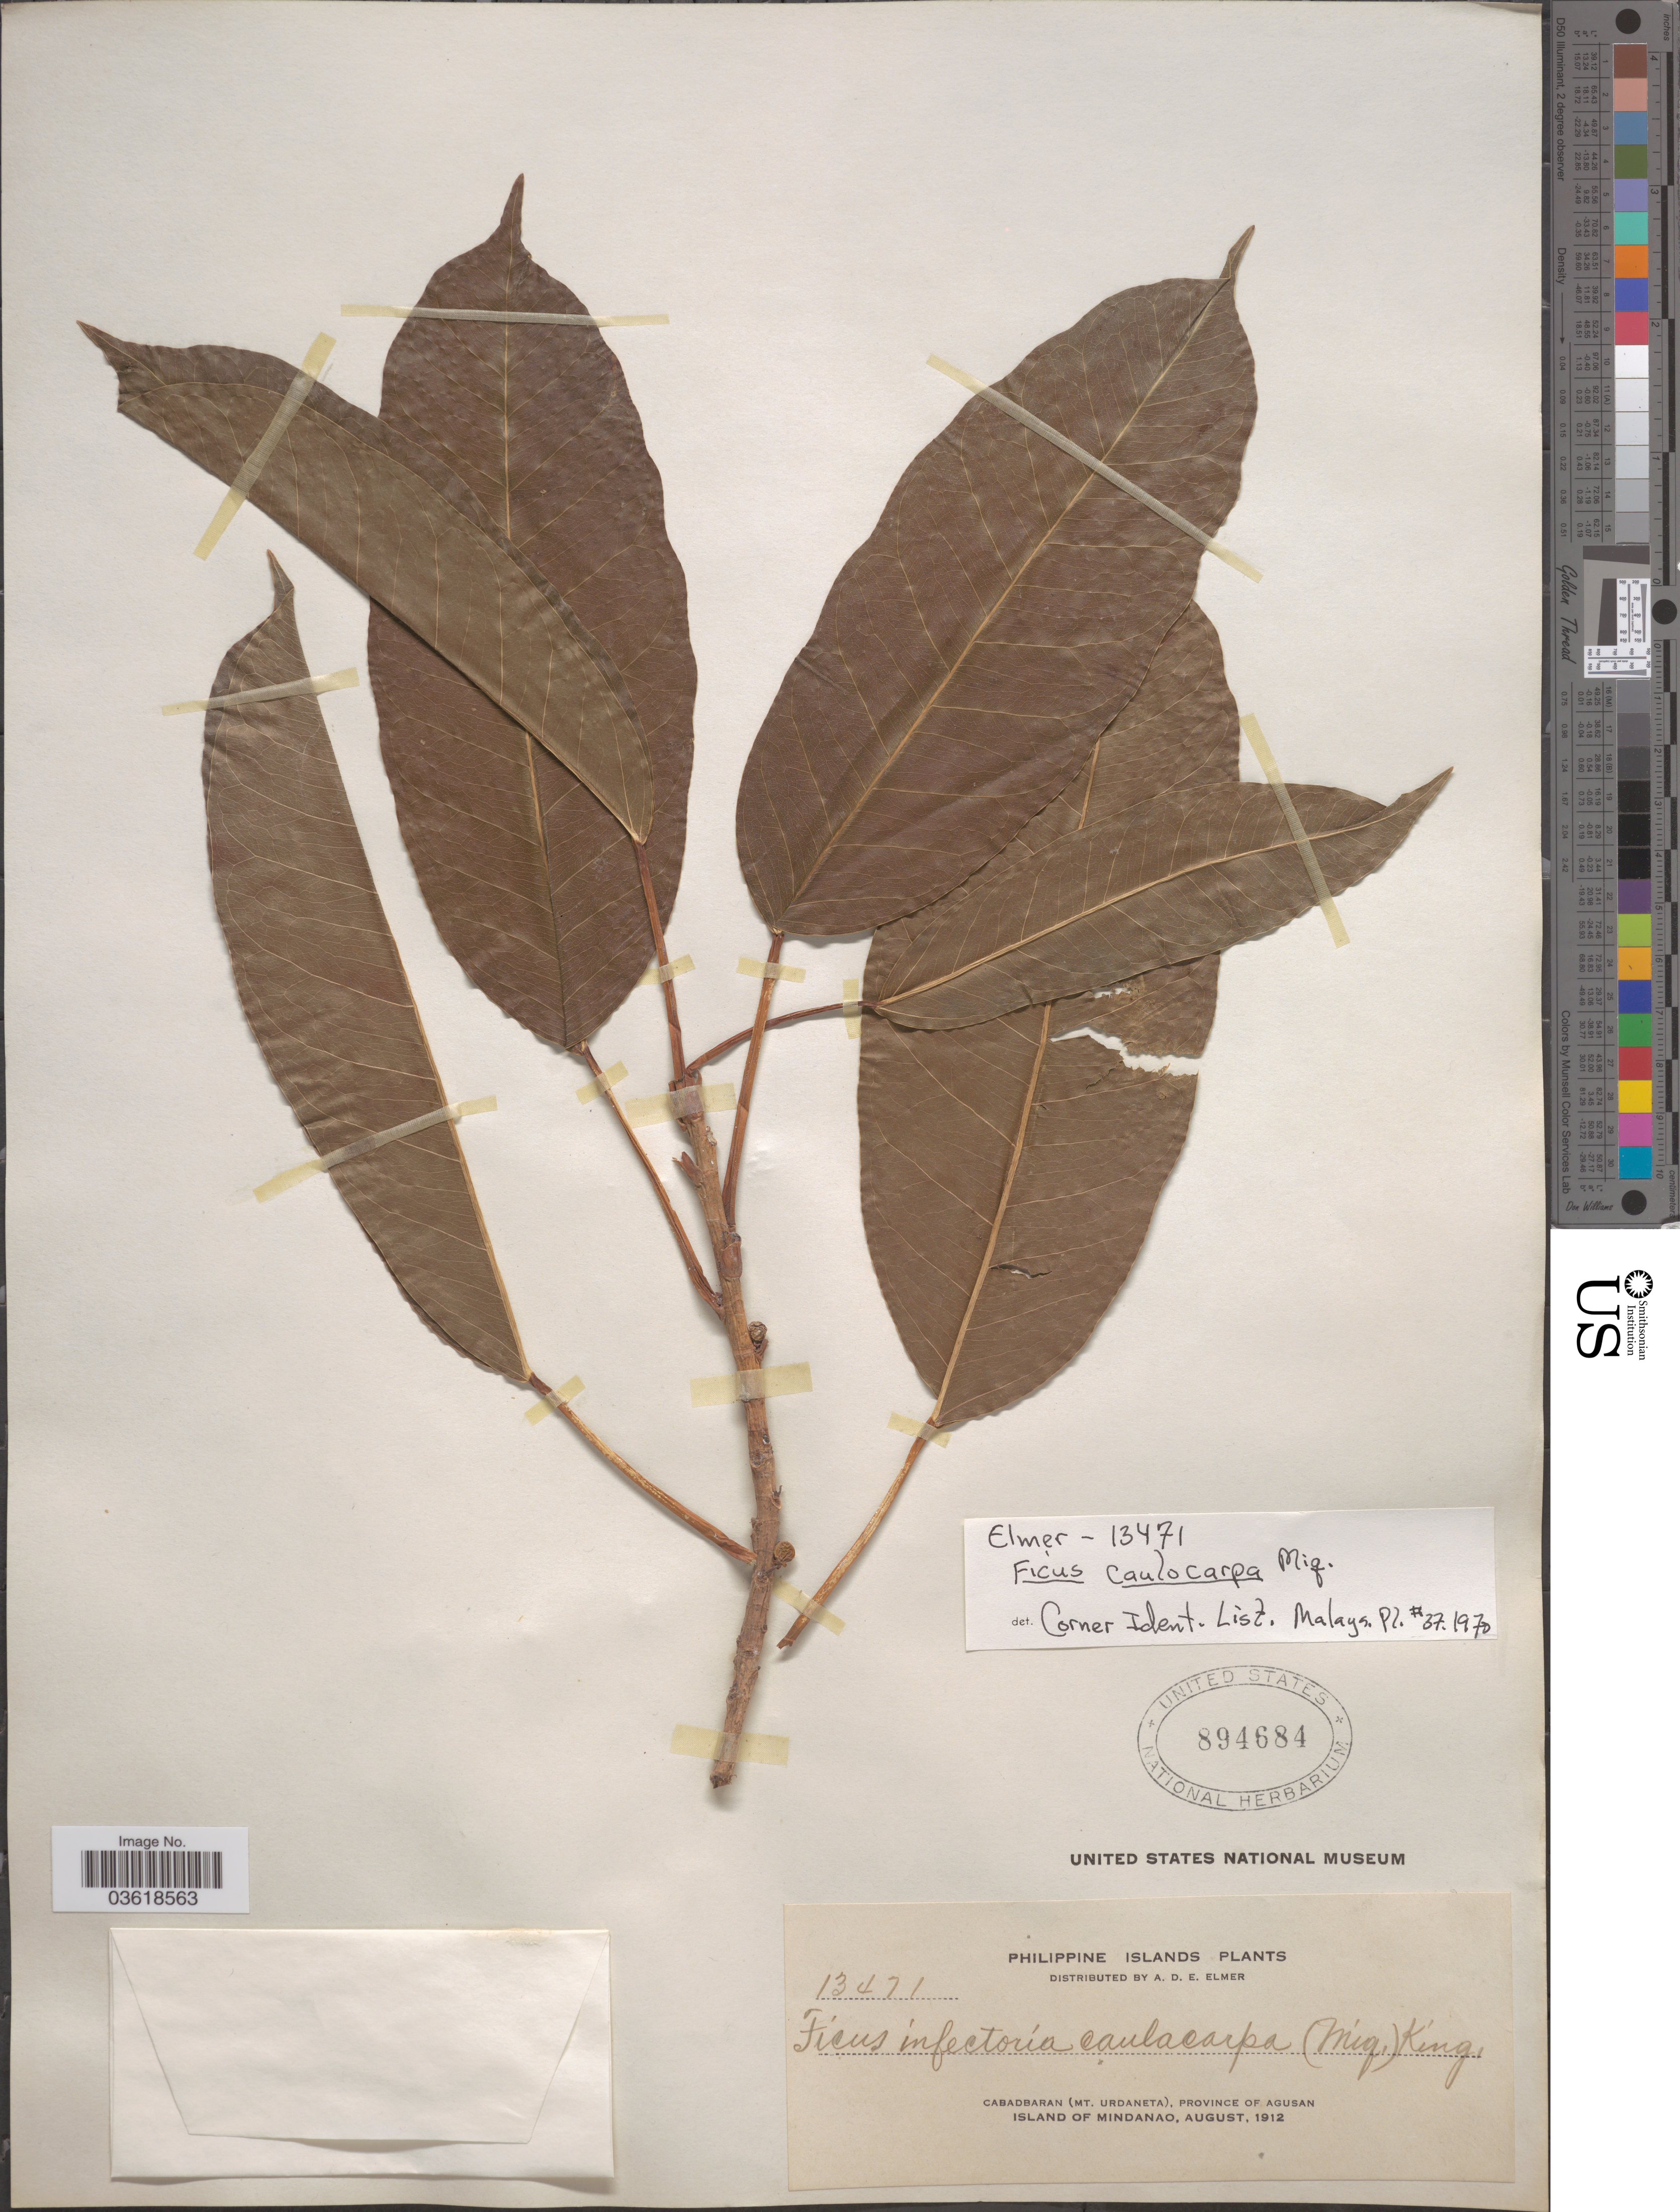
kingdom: Plantae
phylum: Tracheophyta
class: Magnoliopsida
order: Rosales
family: Moraceae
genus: Ficus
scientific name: Ficus caulocarpa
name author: (Miq.) Miq.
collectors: A. D. E. Elmer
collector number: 13471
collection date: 1912-08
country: Philippines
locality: Philippine Islands. Cabadbaran (Mt. Urdaneta), Province of Agusan. Island of Mindanao.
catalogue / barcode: US 894684